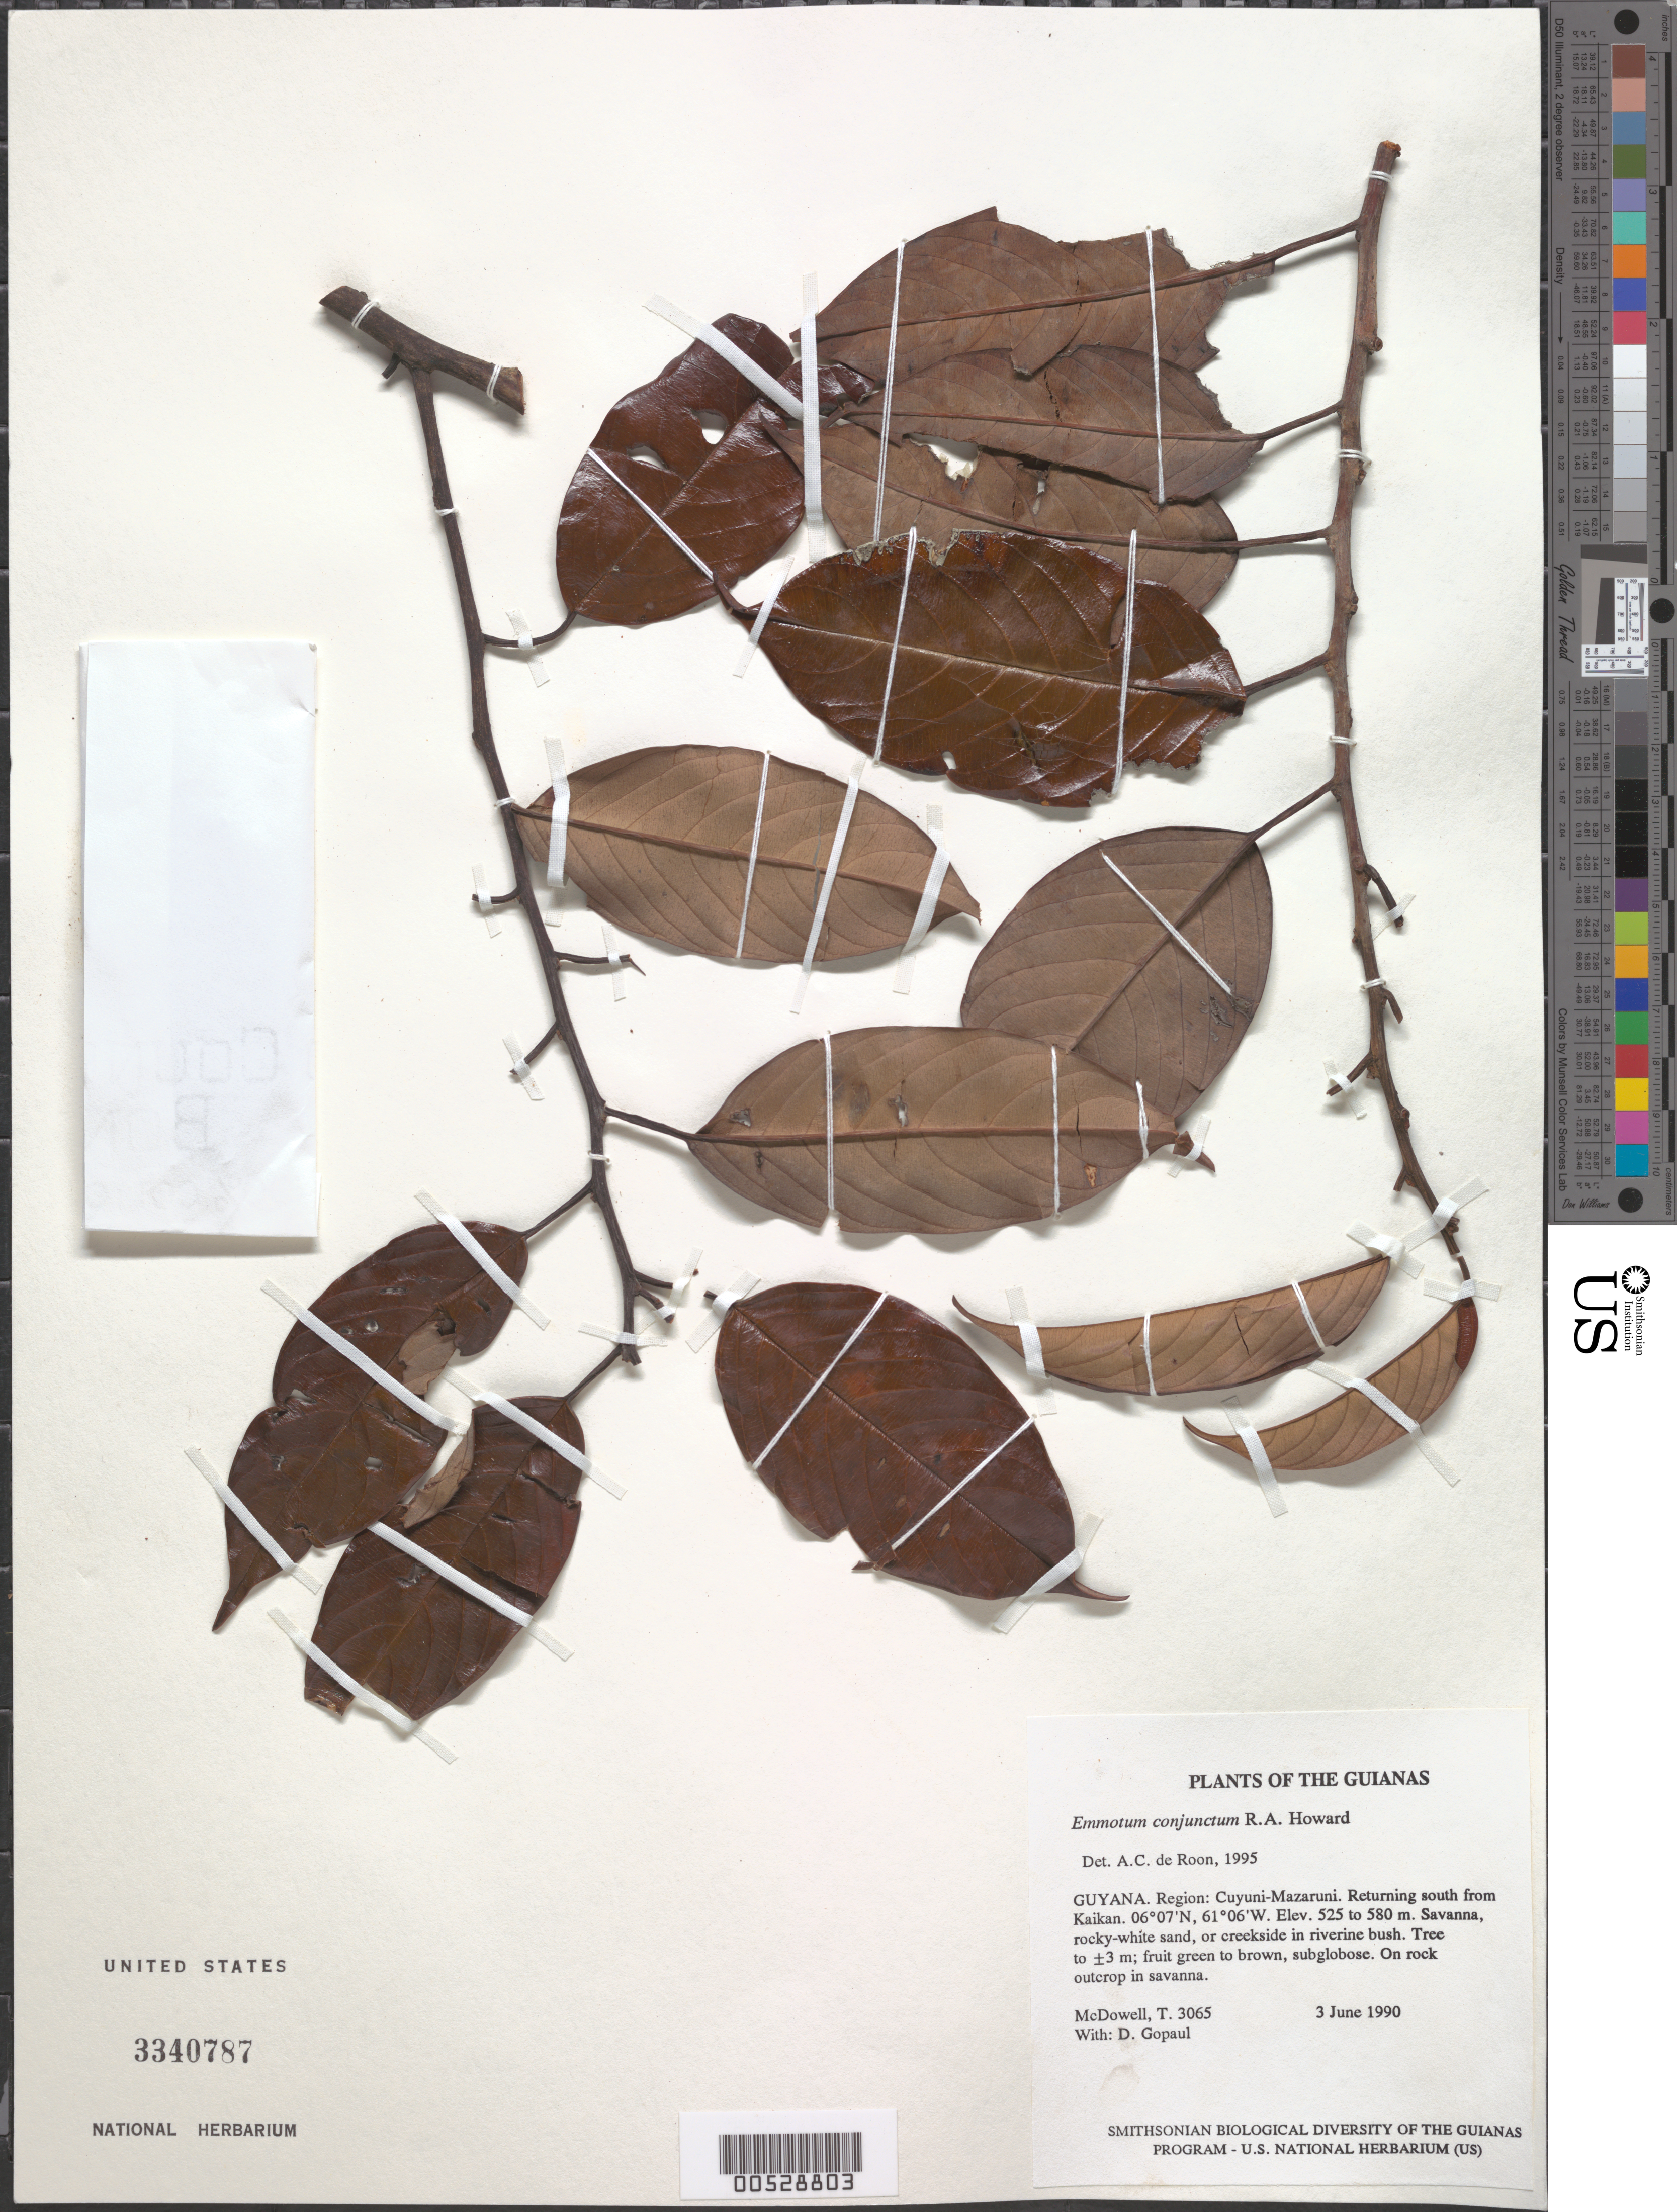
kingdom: Plantae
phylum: Tracheophyta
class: Magnoliopsida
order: Metteniusales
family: Metteniusaceae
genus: Emmotum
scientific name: Emmotum conjunctum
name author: R.A. Howard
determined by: de Roon, A. C.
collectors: T. McDowell, D. Hughs & D. Gopaul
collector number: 3065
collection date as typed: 3 June 1990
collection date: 1990-06-03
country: Guyana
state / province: Cuyuni-Mazaruni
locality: Returning south from Kaikan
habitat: Savanna, rocky-white sand, or creekside in riverine bush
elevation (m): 525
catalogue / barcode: US 3340787